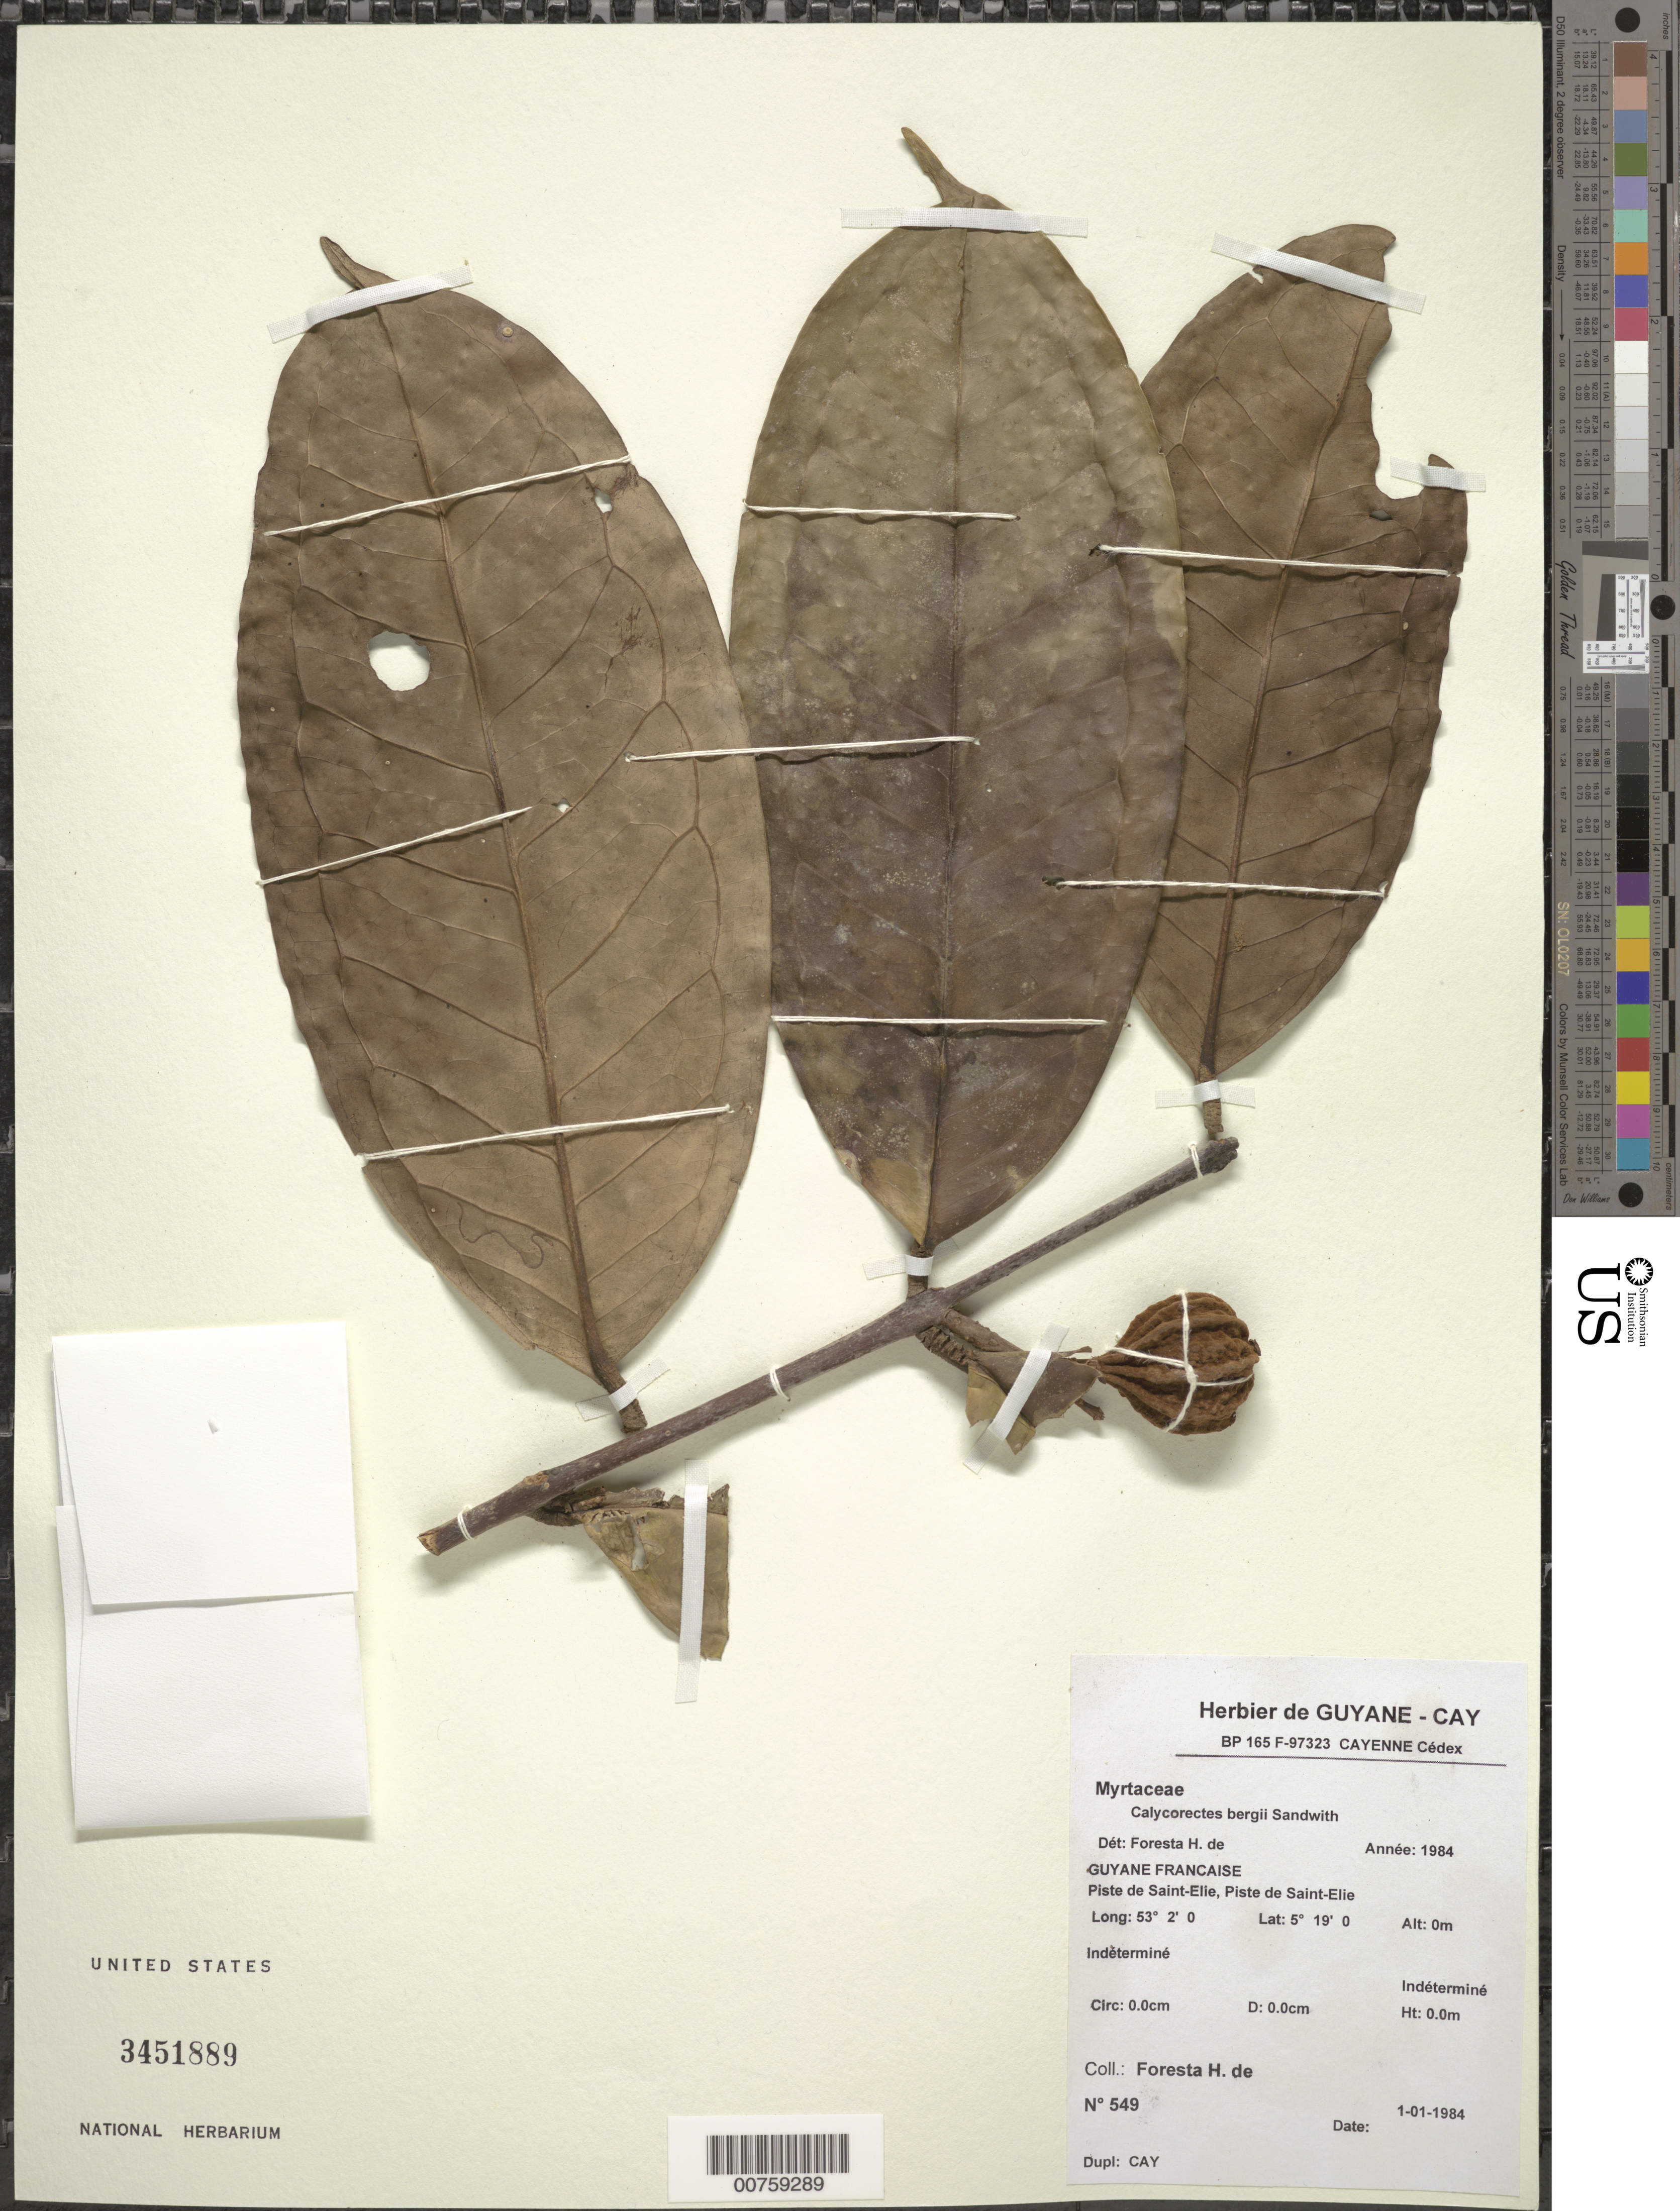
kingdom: Plantae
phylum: Tracheophyta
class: Magnoliopsida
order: Myrtales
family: Myrtaceae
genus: Eugenia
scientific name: Eugenia neolatifolia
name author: Sobral & M.A.D. Souza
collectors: H. de Foresta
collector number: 549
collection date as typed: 1984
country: French Guiana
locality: Piste de Saint-Élie, Bassin du Sinnamary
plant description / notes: Cited by M. Sobral et al., Phytotaxa 669(3): 297. 2024.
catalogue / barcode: US 3451889